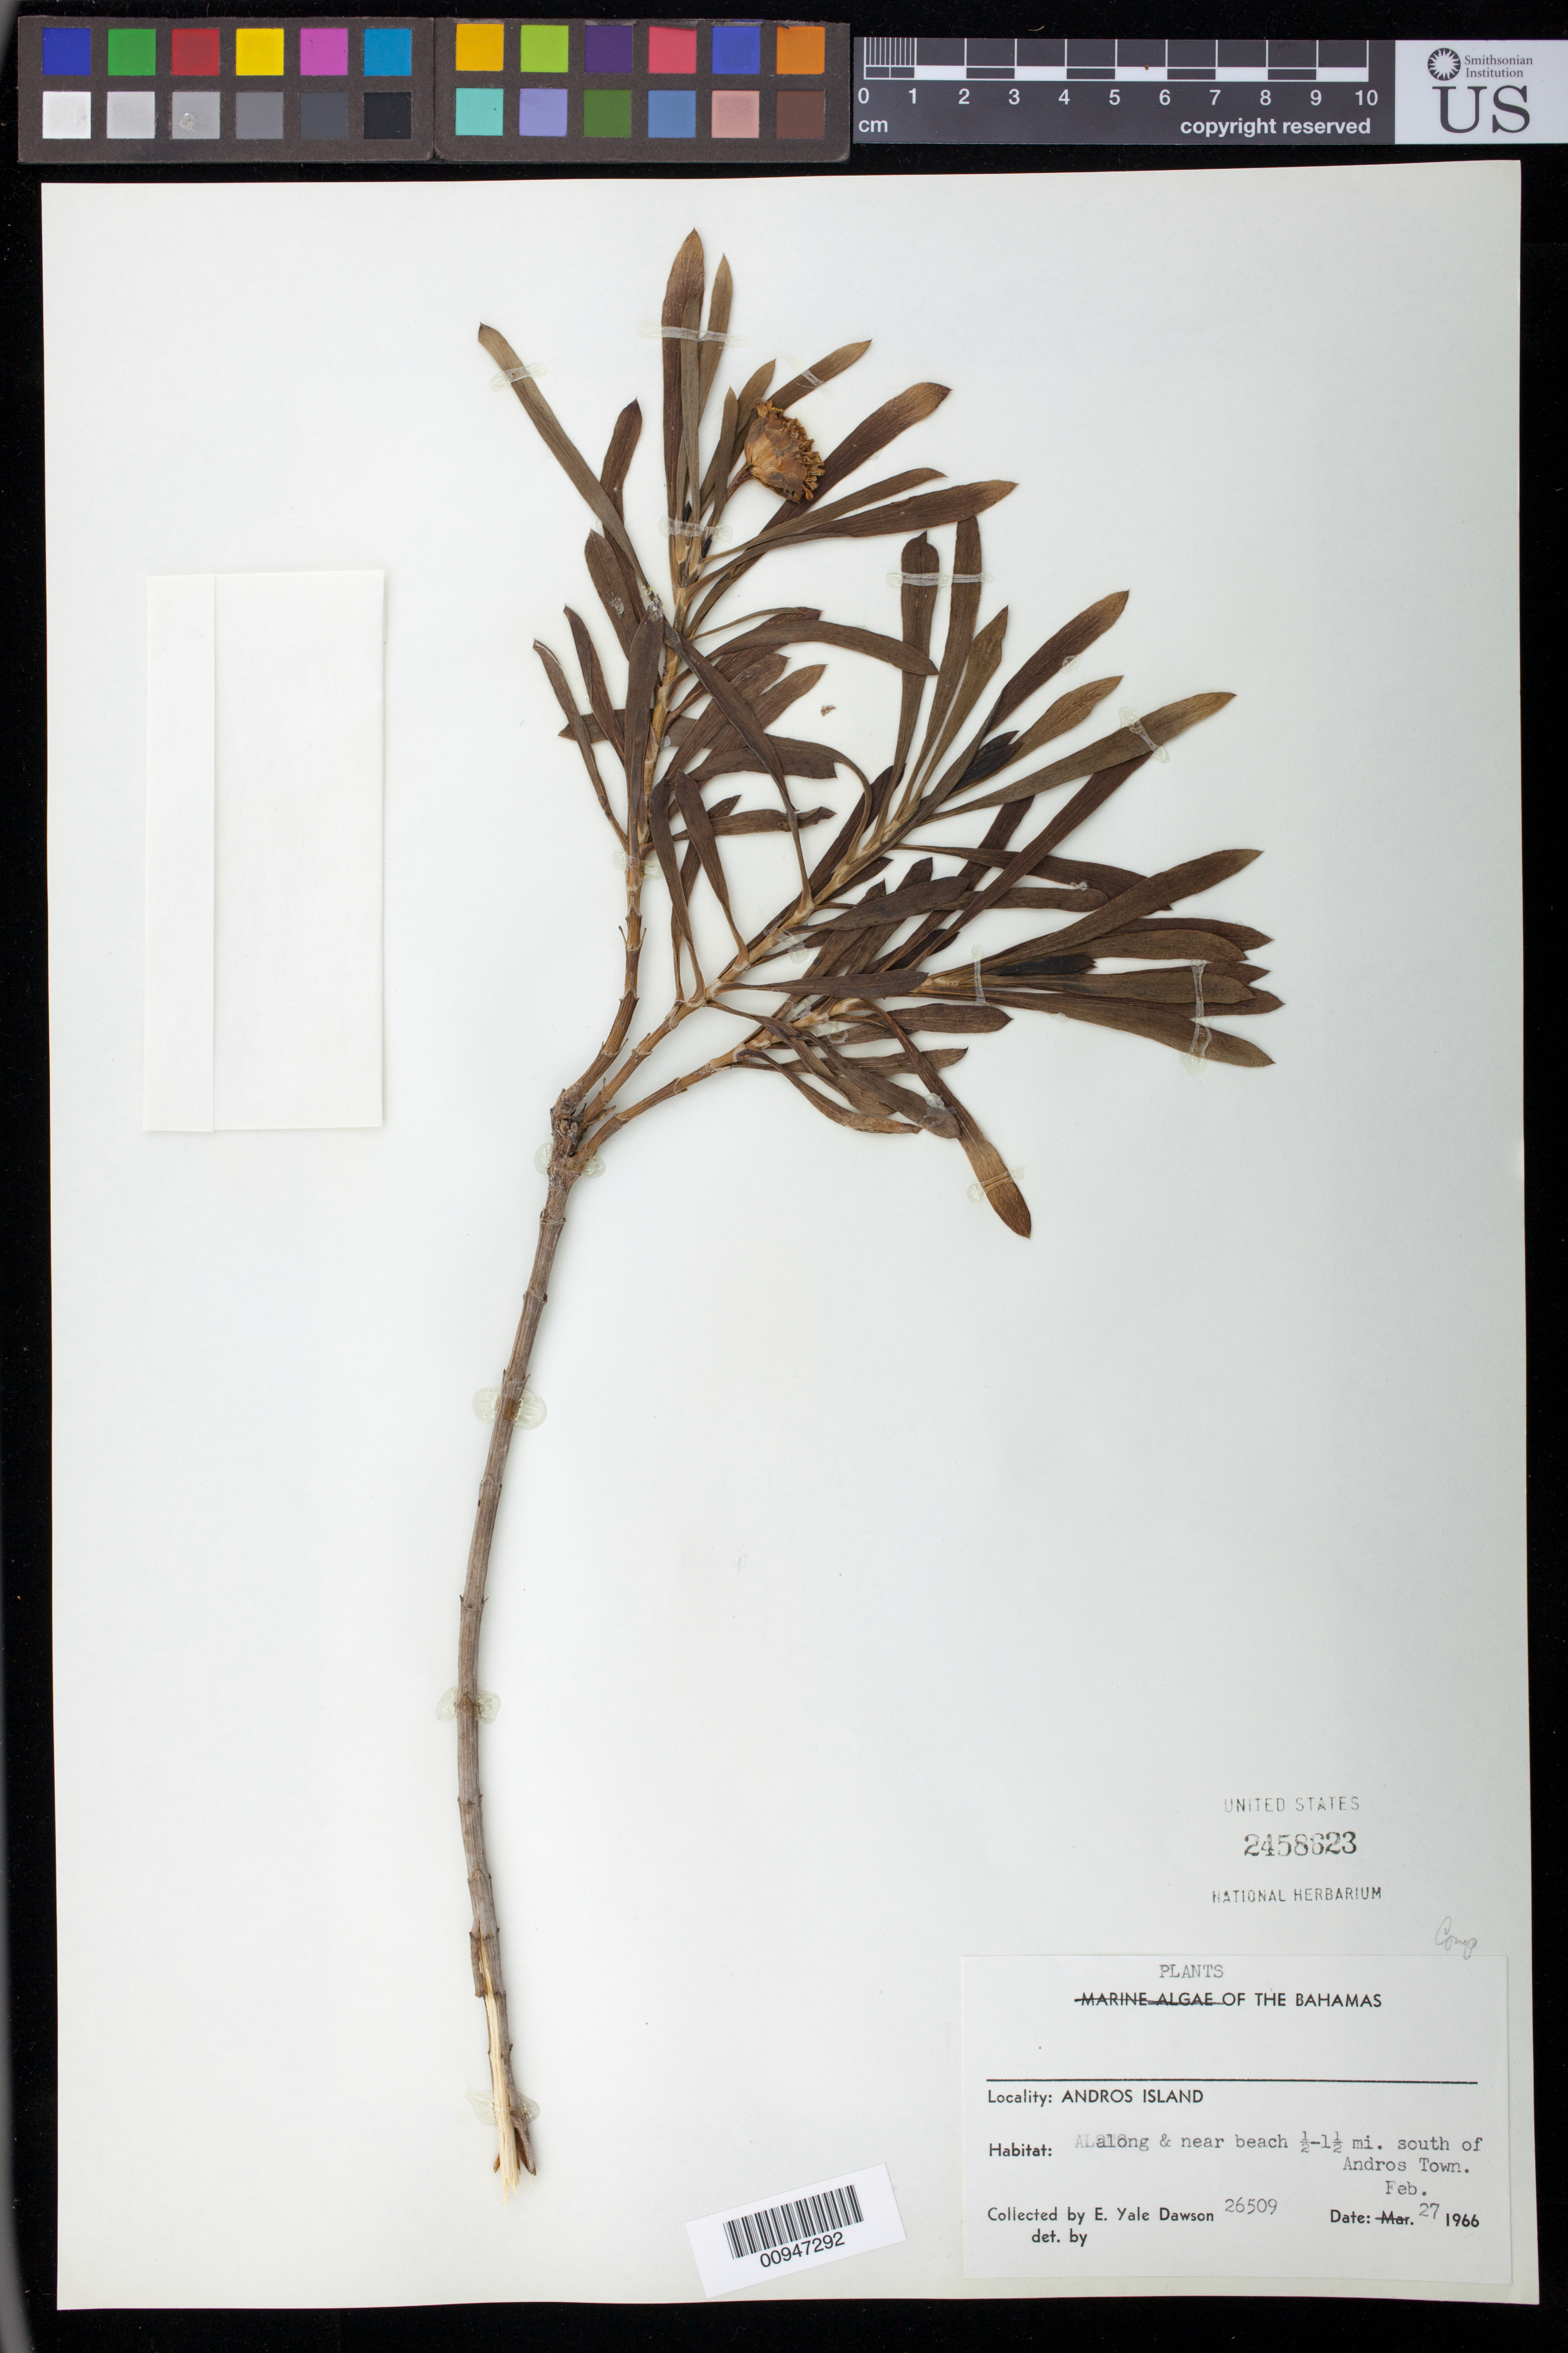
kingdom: Plantae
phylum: Tracheophyta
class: Magnoliopsida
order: Asterales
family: Asteraceae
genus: Borrichia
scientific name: Borrichia arborescens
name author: (L.) DC.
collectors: E. Y. Dawson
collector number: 26509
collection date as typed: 27 Feb 1966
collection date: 1966-02-27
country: Bahamas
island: Andros Island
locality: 0.5 - 1.5 mi S of Andros Town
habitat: Along and near beach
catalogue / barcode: US 2458823